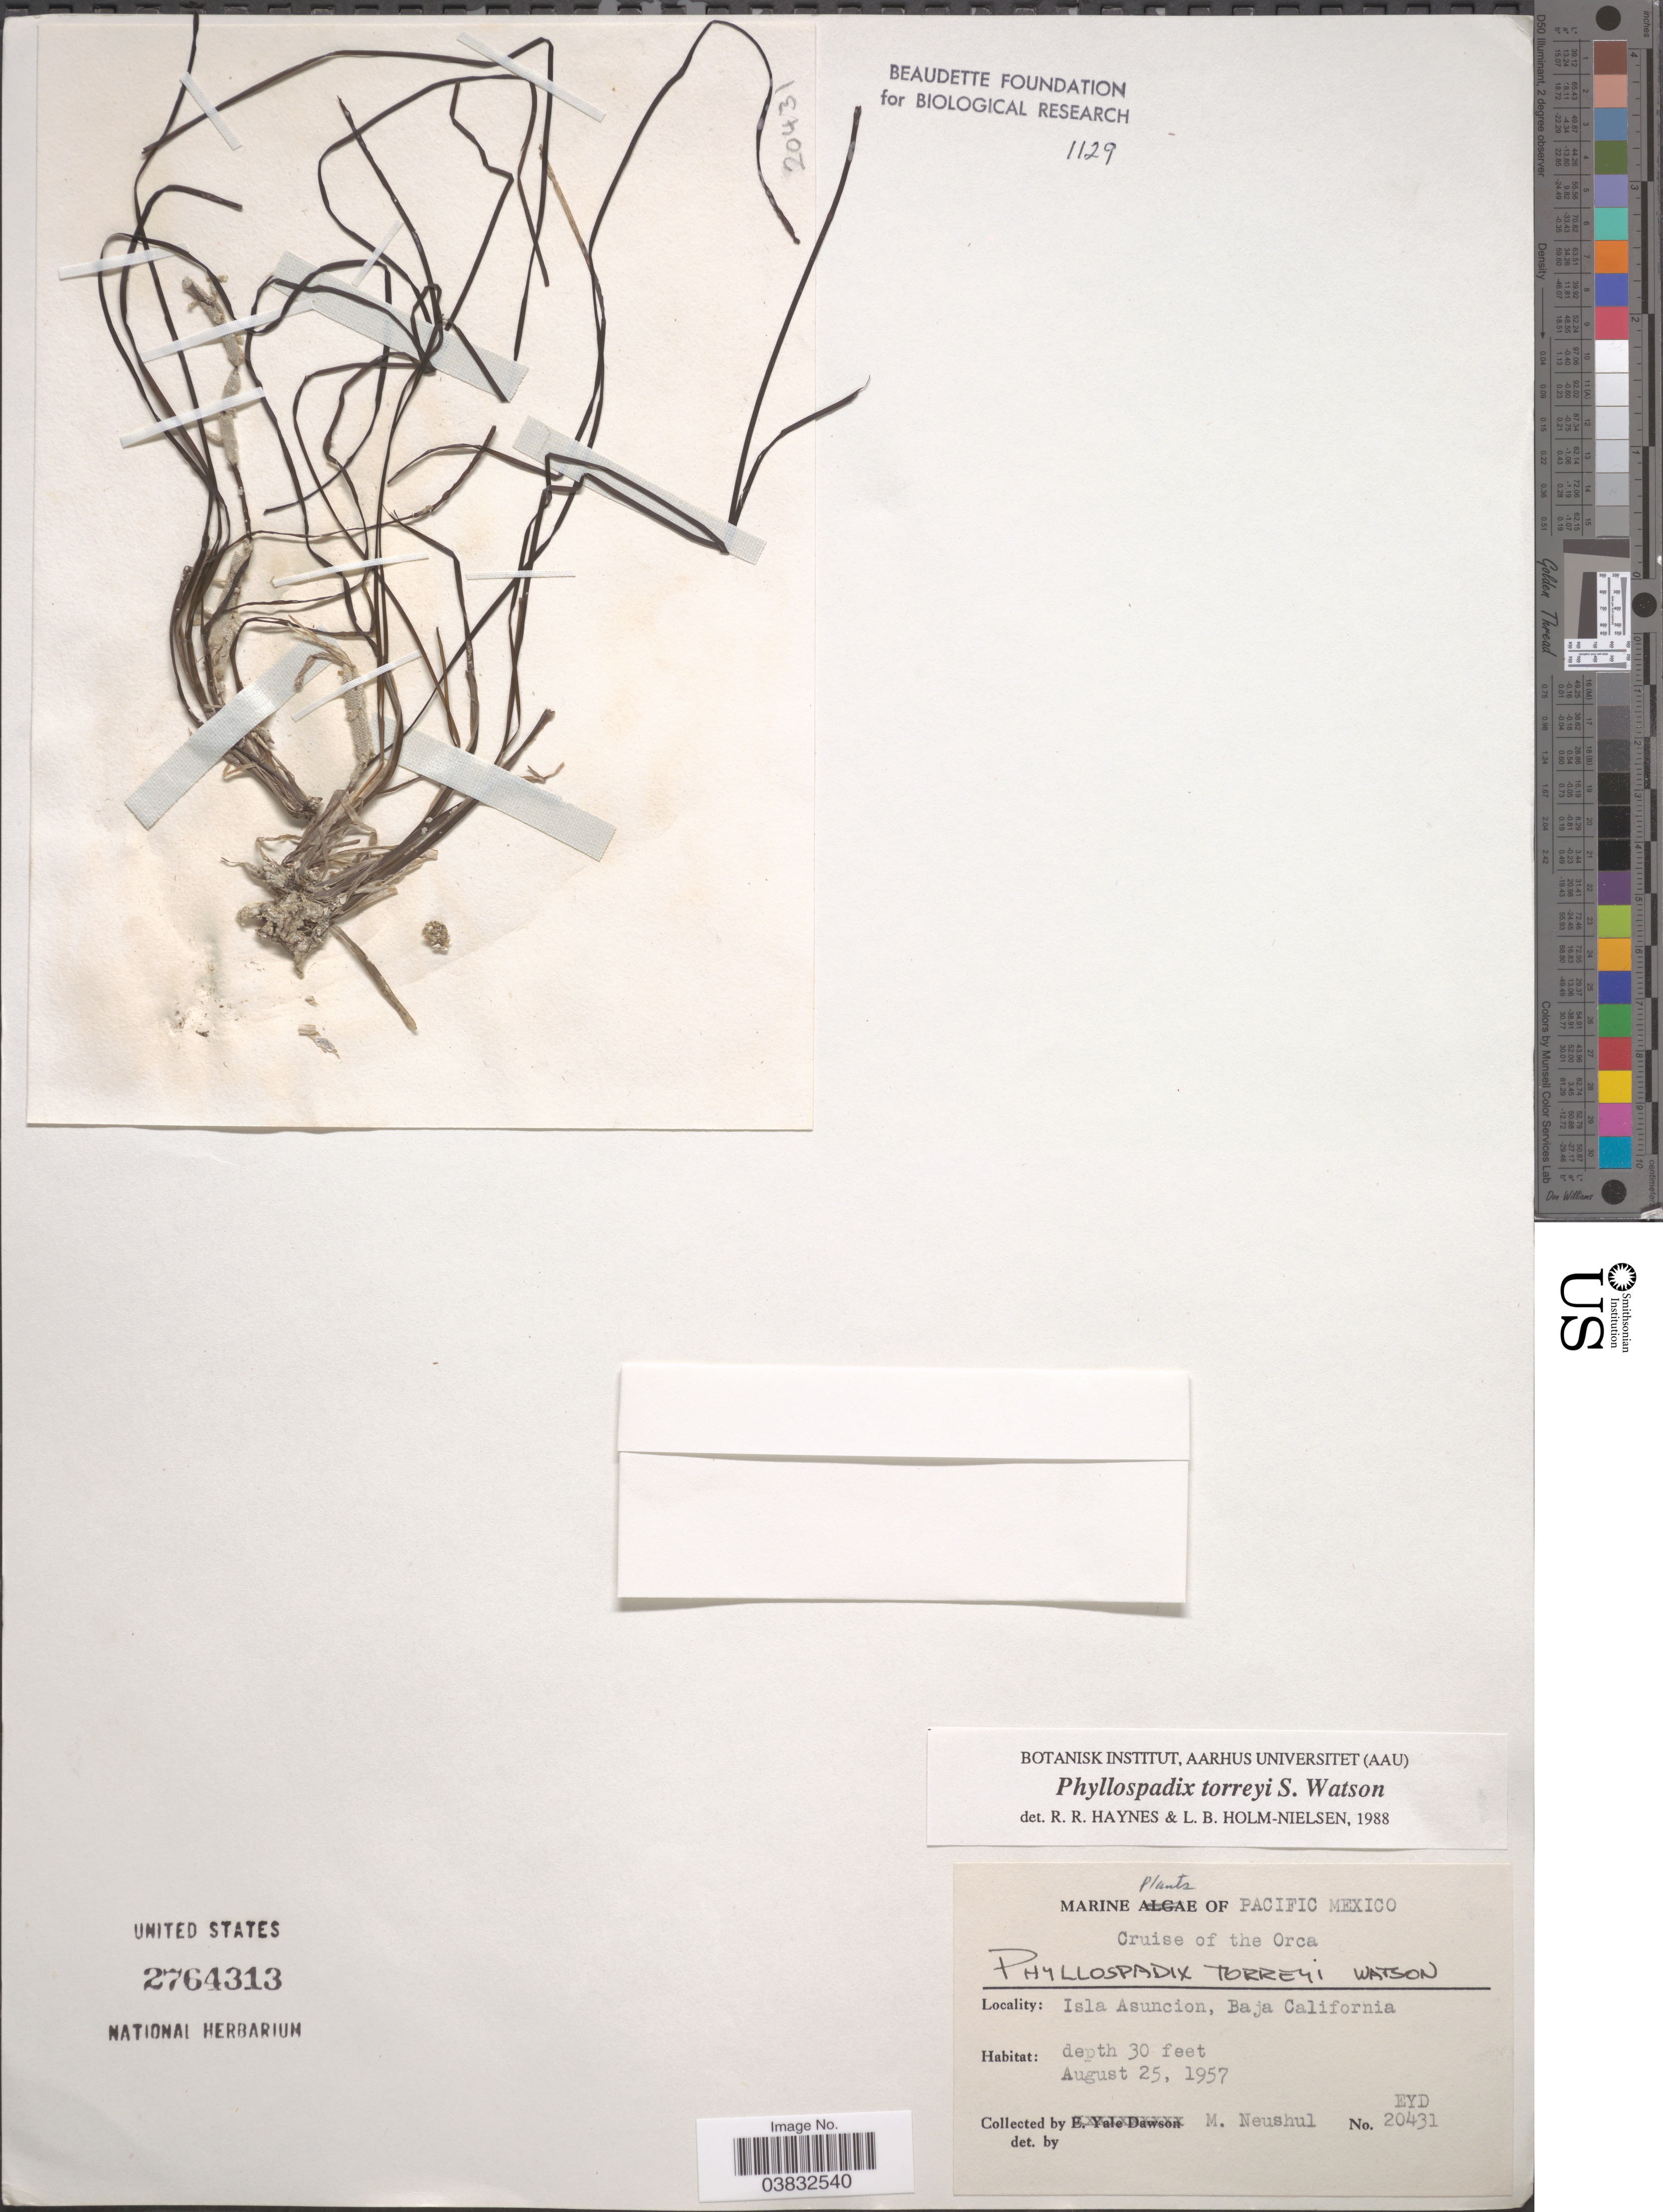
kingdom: Plantae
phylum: Tracheophyta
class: Liliopsida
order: Alismatales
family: Zosteraceae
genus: Phyllospadix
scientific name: Phyllospadix torreyi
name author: S. Watson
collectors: M. Neushul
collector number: EYD20431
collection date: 1957-08-25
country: Mexico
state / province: Baja California Norte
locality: Pacific Mexico. [unsure placement] Cruise of the Orca. Isla Asuncion.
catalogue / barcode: US 2764313